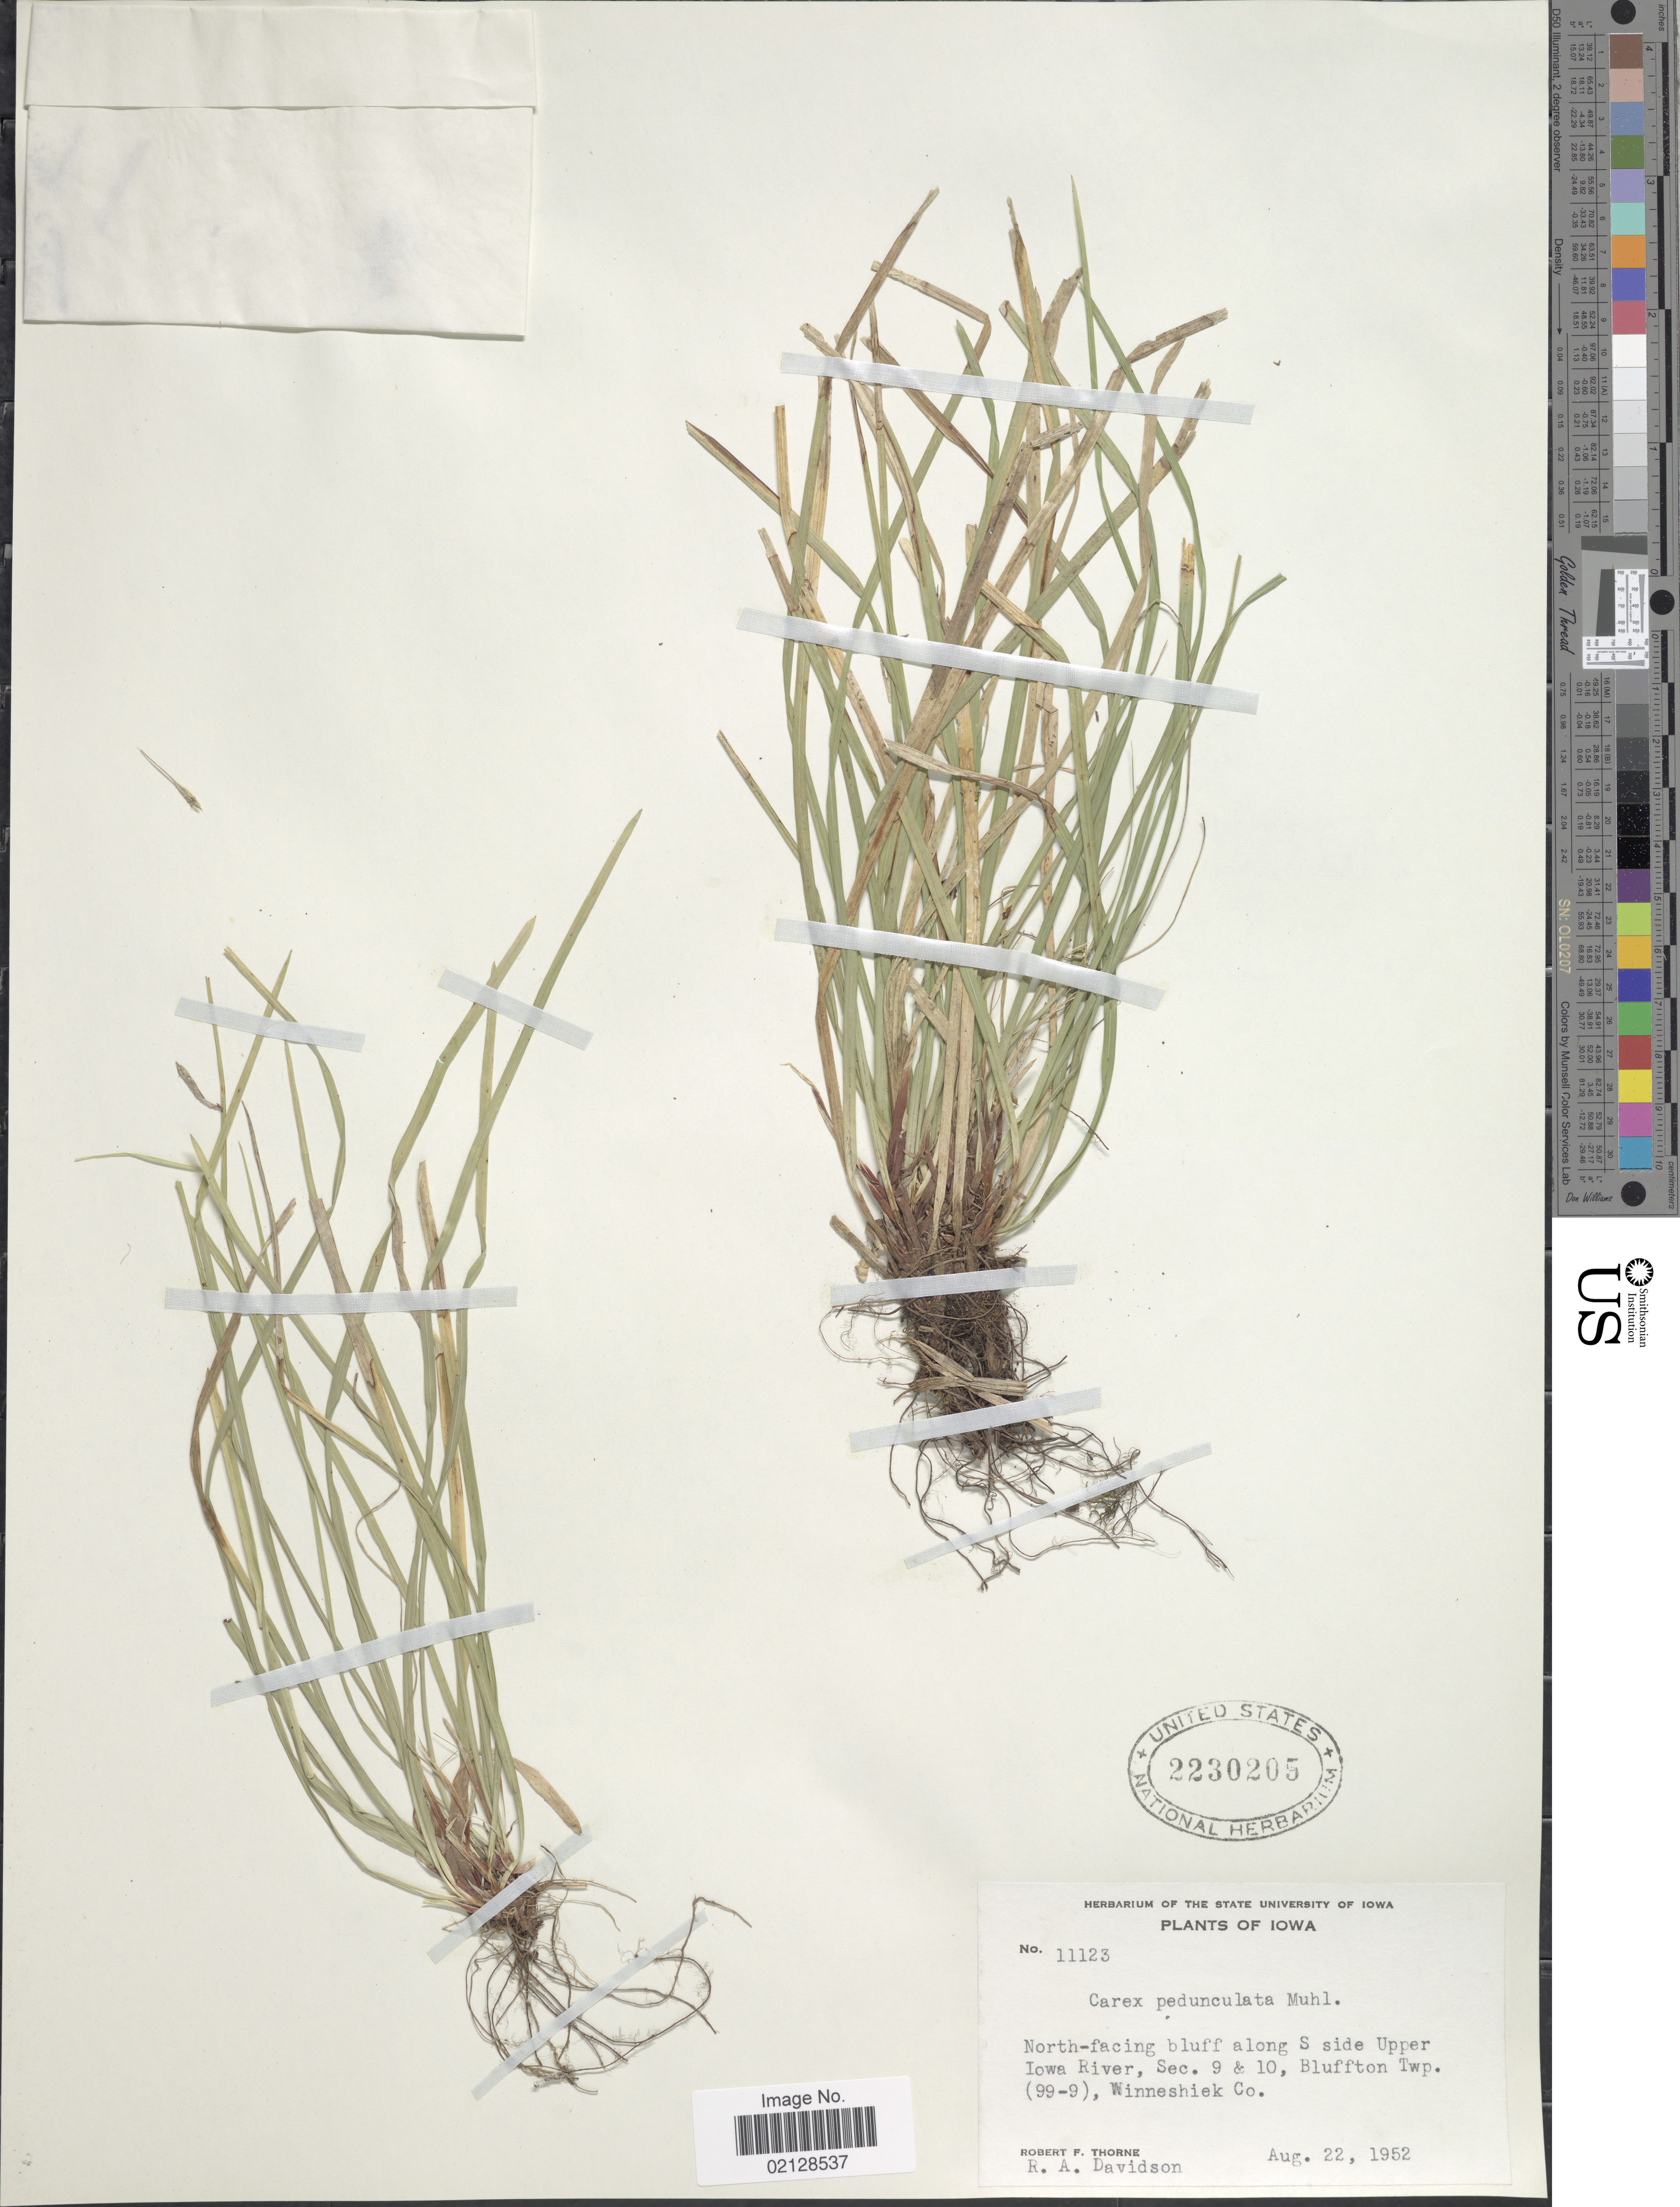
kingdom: Plantae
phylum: Tracheophyta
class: Liliopsida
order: Poales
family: Cyperaceae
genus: Carex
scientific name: Carex pedunculata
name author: Muhl. ex Willd.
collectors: R. F. Thorne & R. A. Davidson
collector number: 11123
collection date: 1952-08-22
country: United States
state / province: Iowa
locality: North-facing bluff along S side Upper Iowa River, Sec. 9 & 10m Bluffton Twp., (99-9) Winneshiek Co.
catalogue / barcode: US 2230205